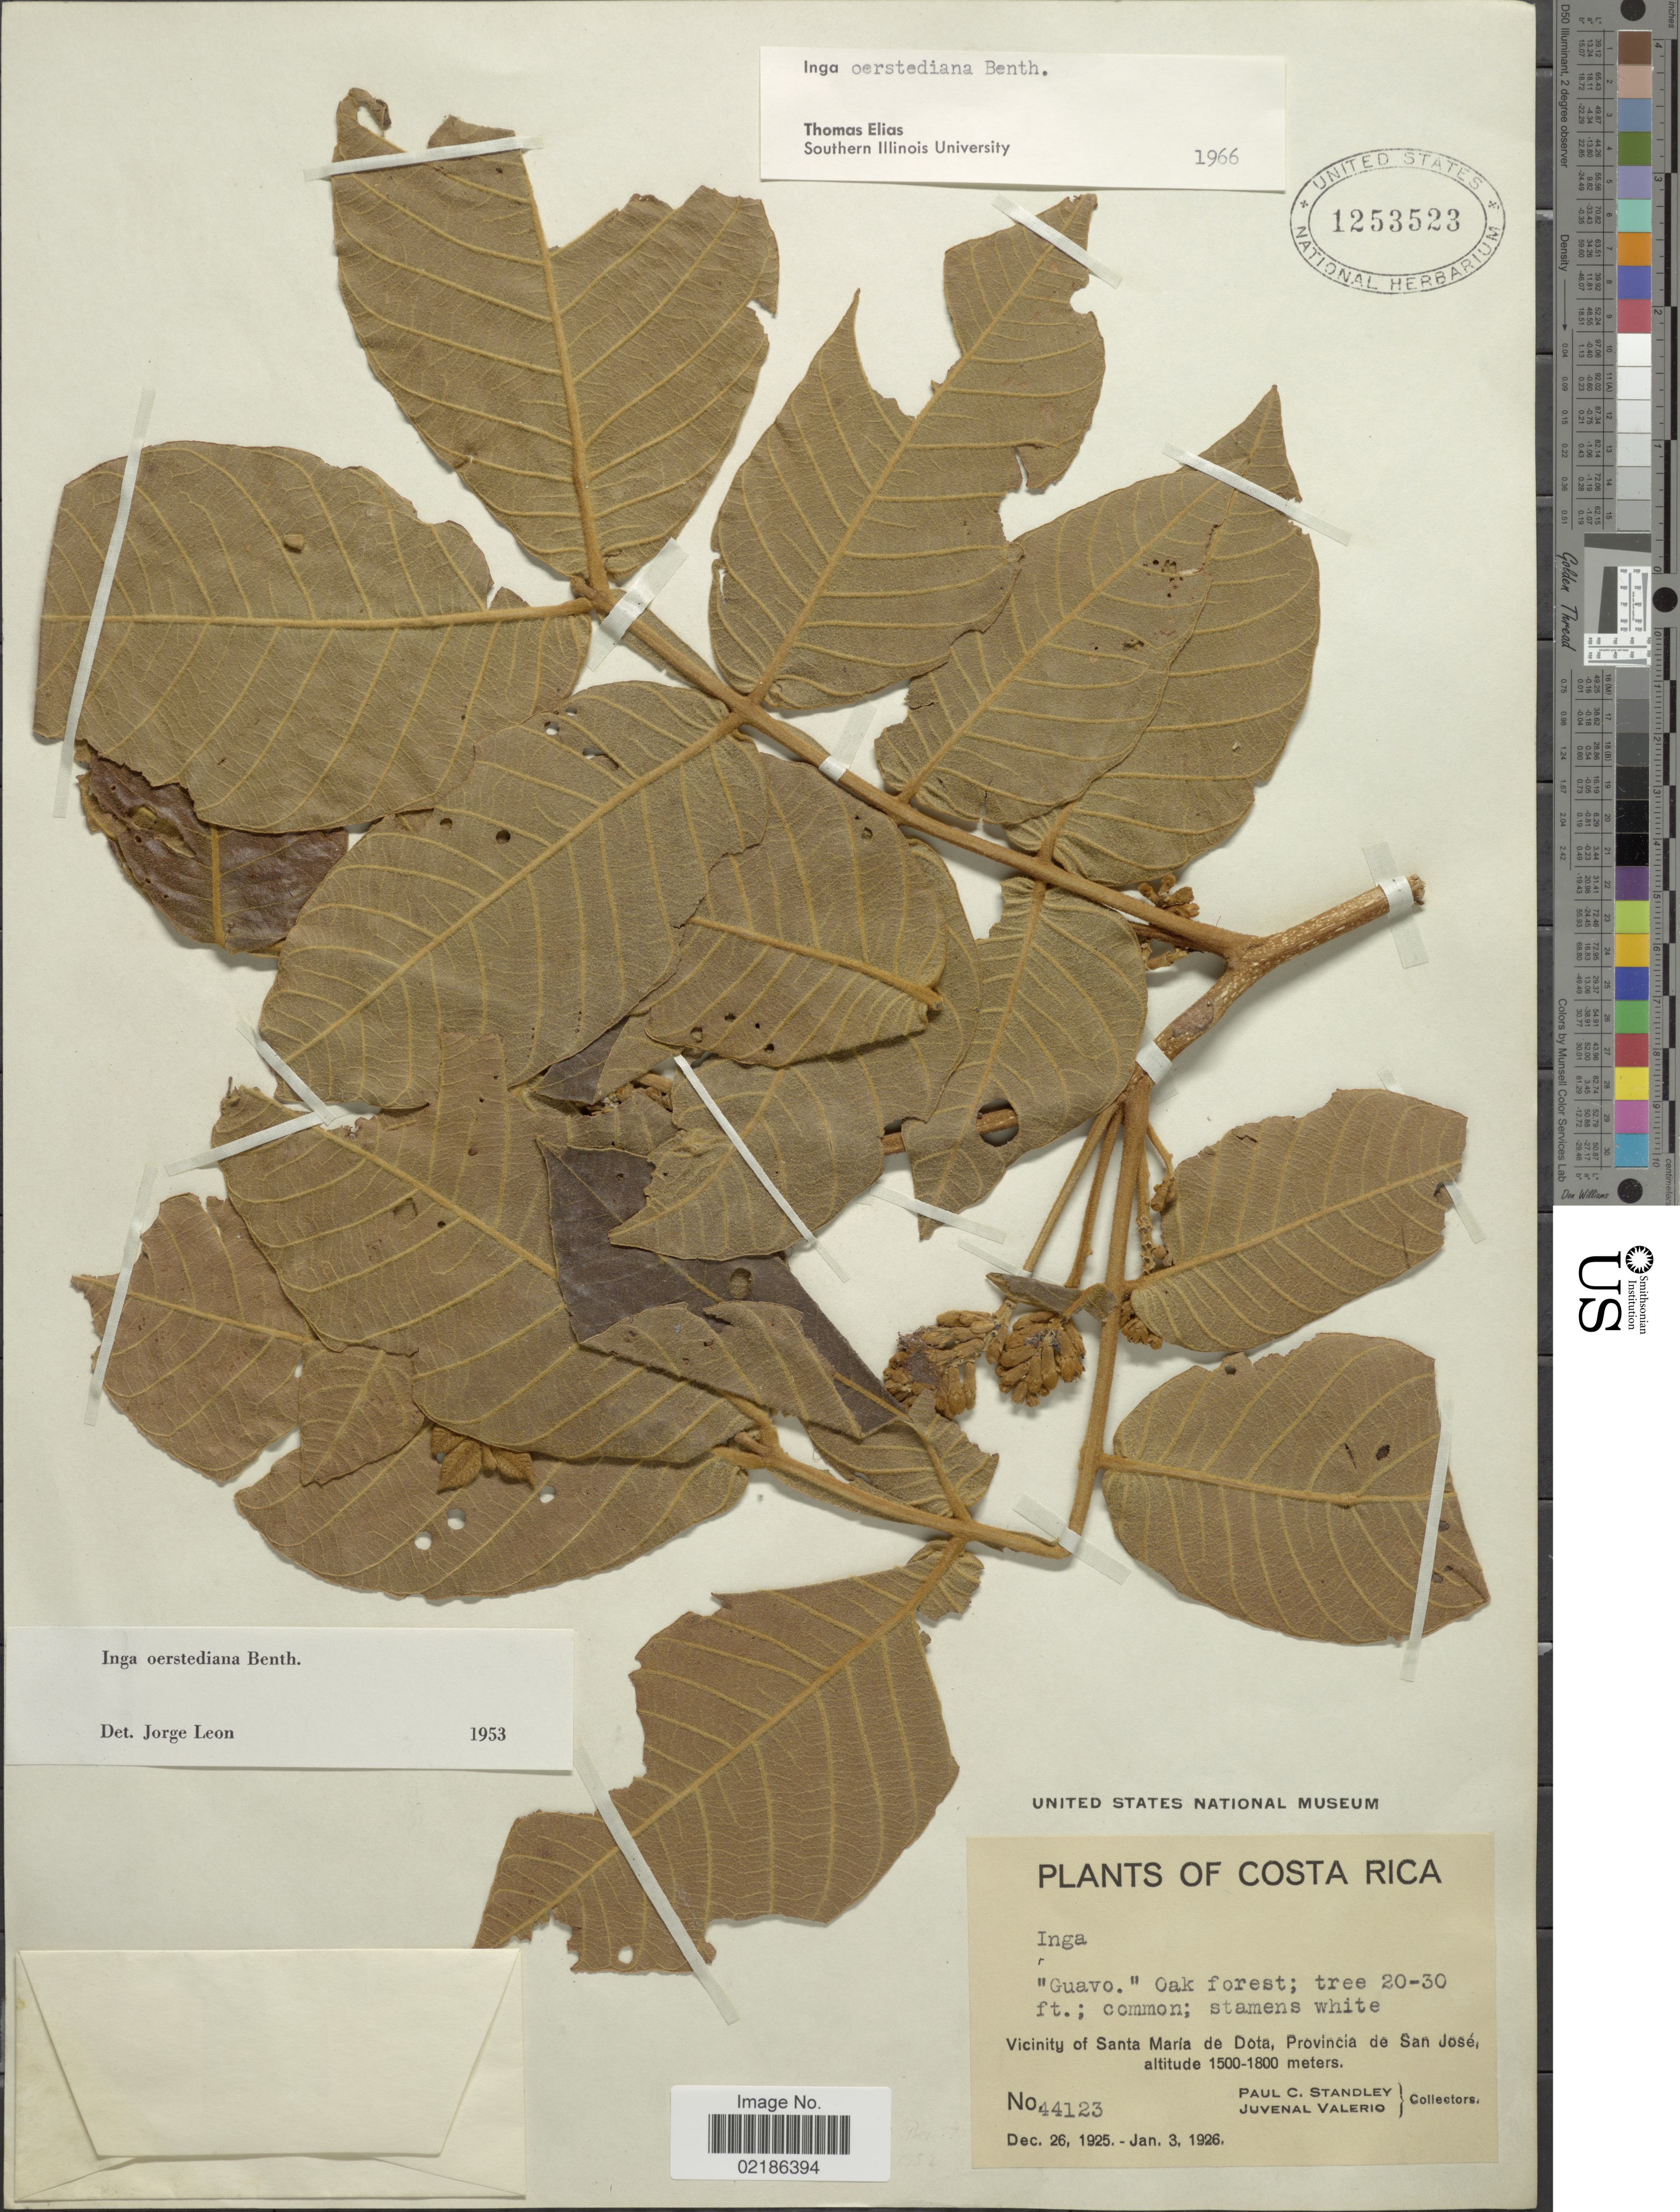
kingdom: Plantae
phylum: Tracheophyta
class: Magnoliopsida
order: Fabales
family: Fabaceae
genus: Inga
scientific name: Inga oerstediana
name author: Benth.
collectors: P. C. Standley & J. Valerio R.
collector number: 44123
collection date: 1925-12-26/1926-01-03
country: Costa Rica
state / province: San José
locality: Vicinity of Santa Maria de Dota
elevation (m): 1500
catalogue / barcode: US 1253523